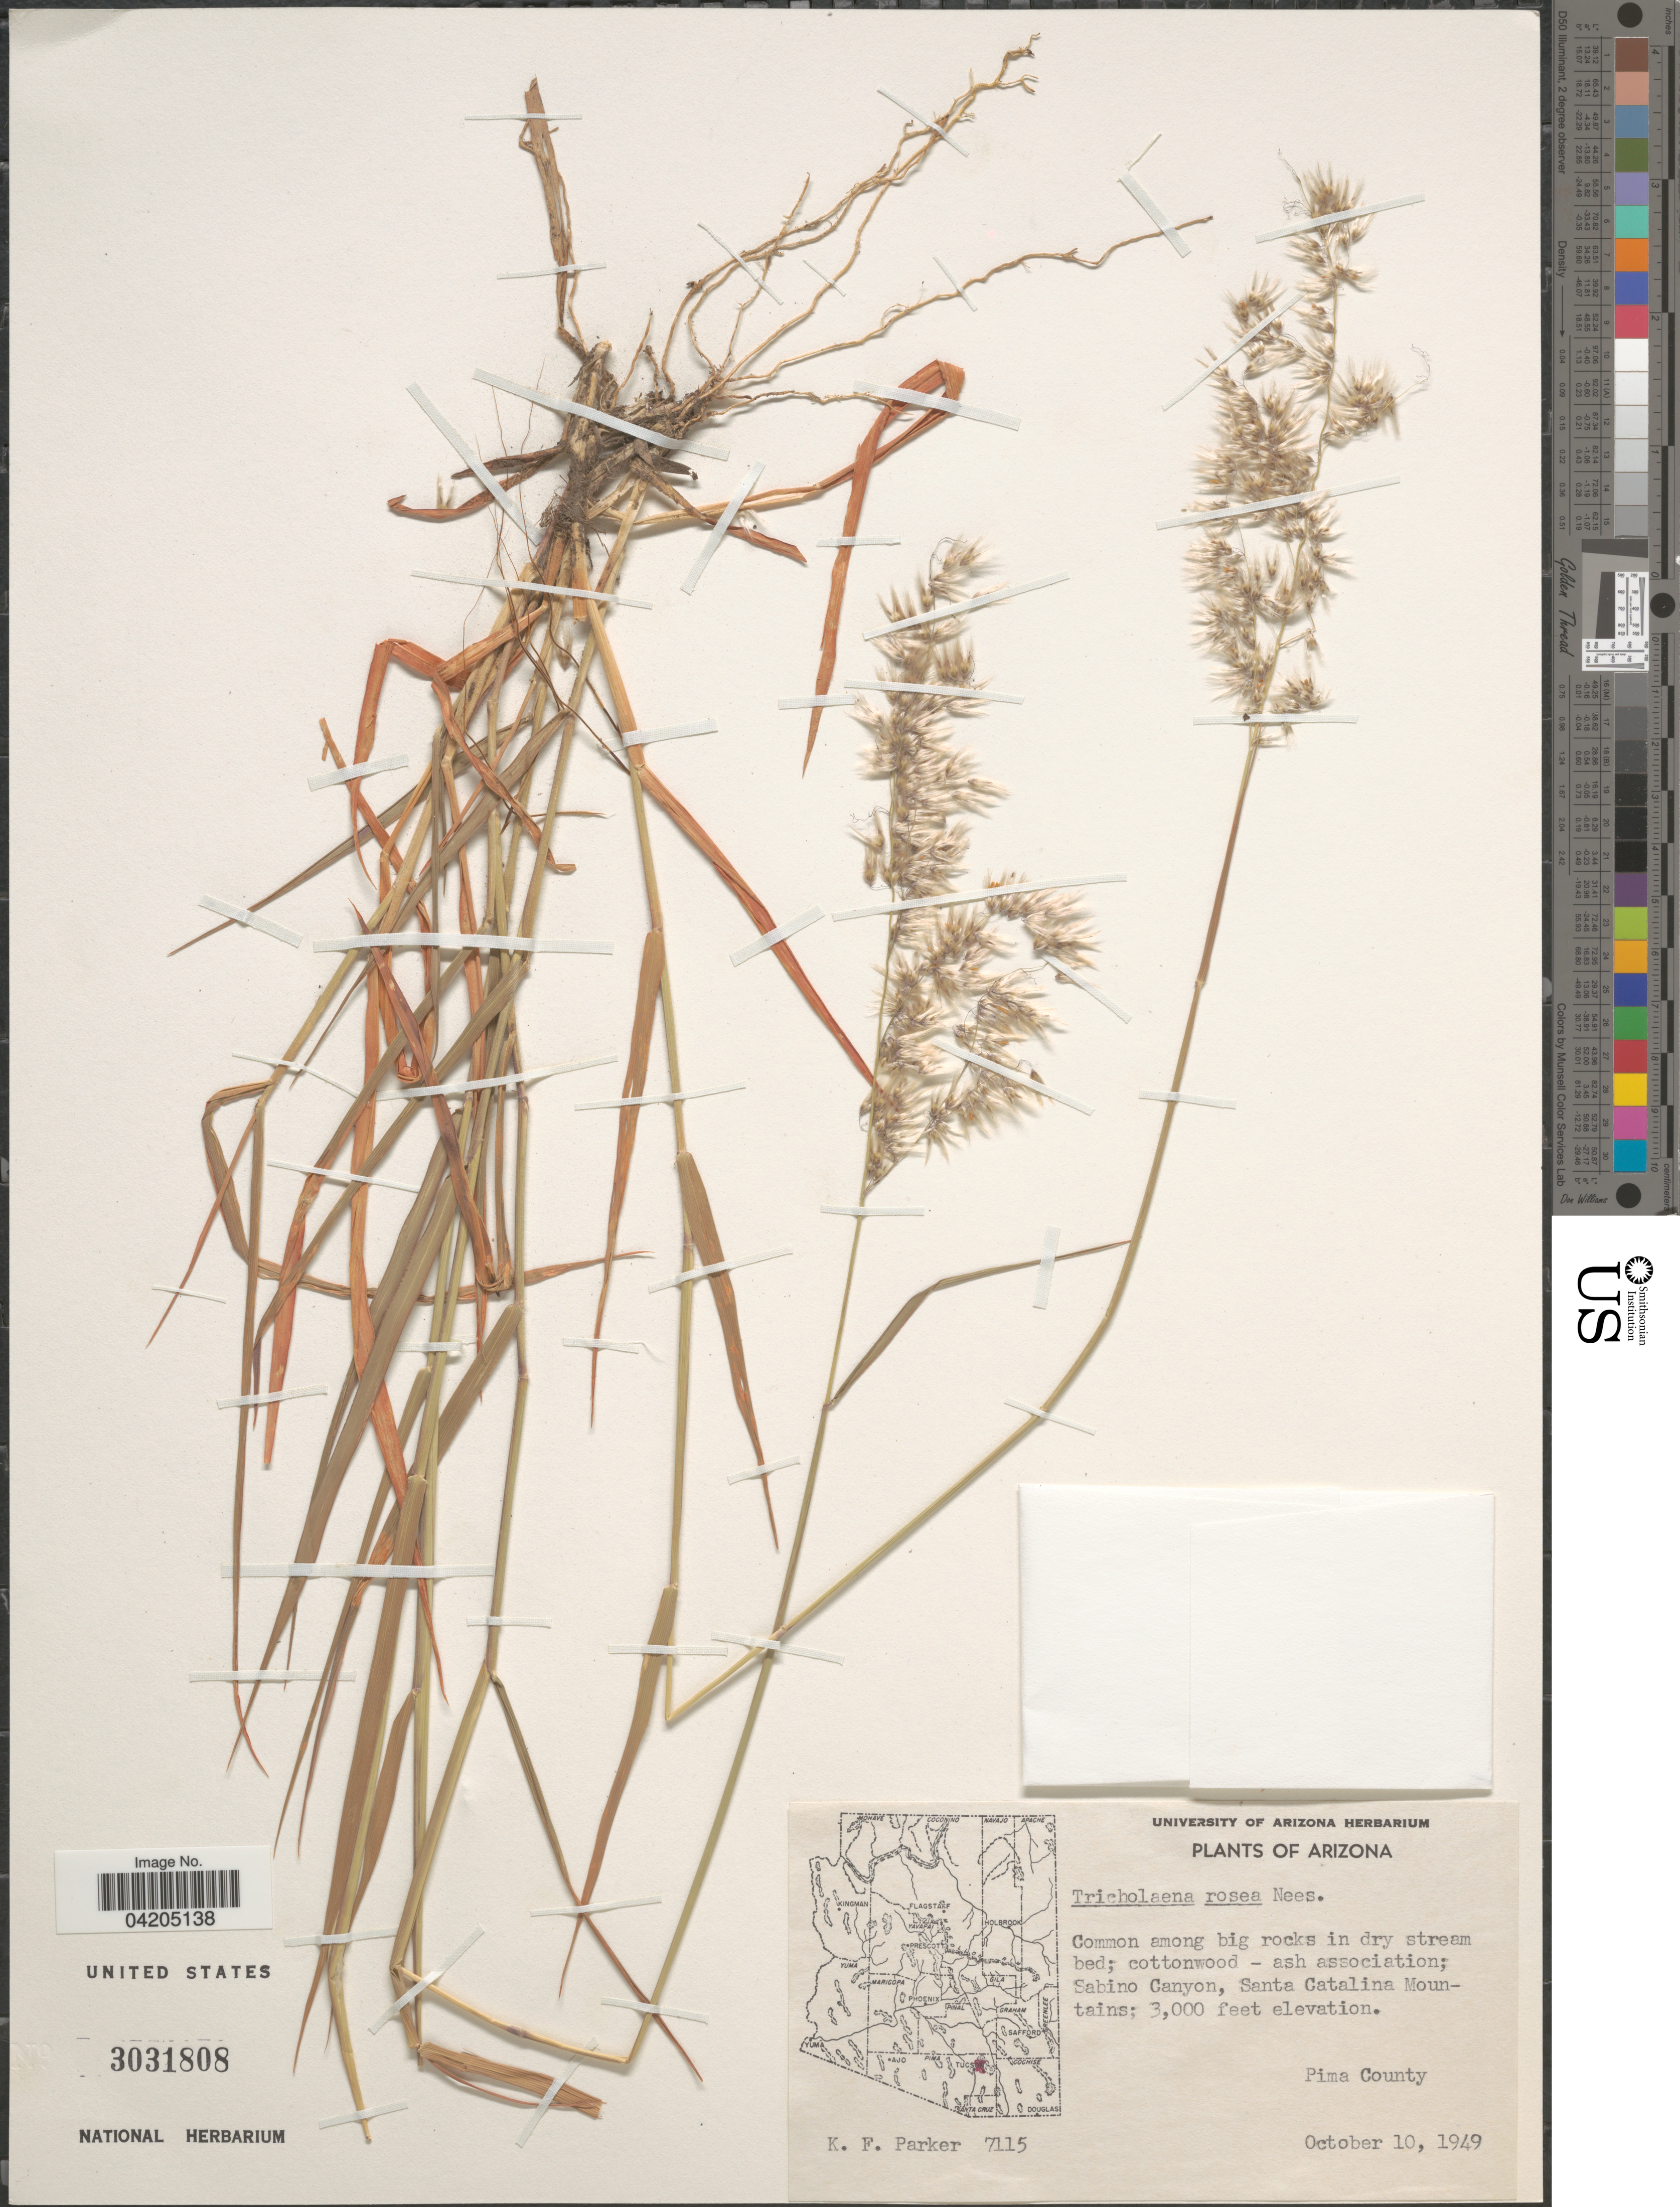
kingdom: Plantae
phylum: Tracheophyta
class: Liliopsida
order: Poales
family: Poaceae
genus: Melinis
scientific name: Melinis repens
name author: (Willd.) Zizka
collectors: K. F. Parker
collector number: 7115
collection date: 1949-10-10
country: United States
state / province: Arizona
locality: Sabino Canyon, Santa Catalina Mountains. Pima County.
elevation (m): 914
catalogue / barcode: US 3031808